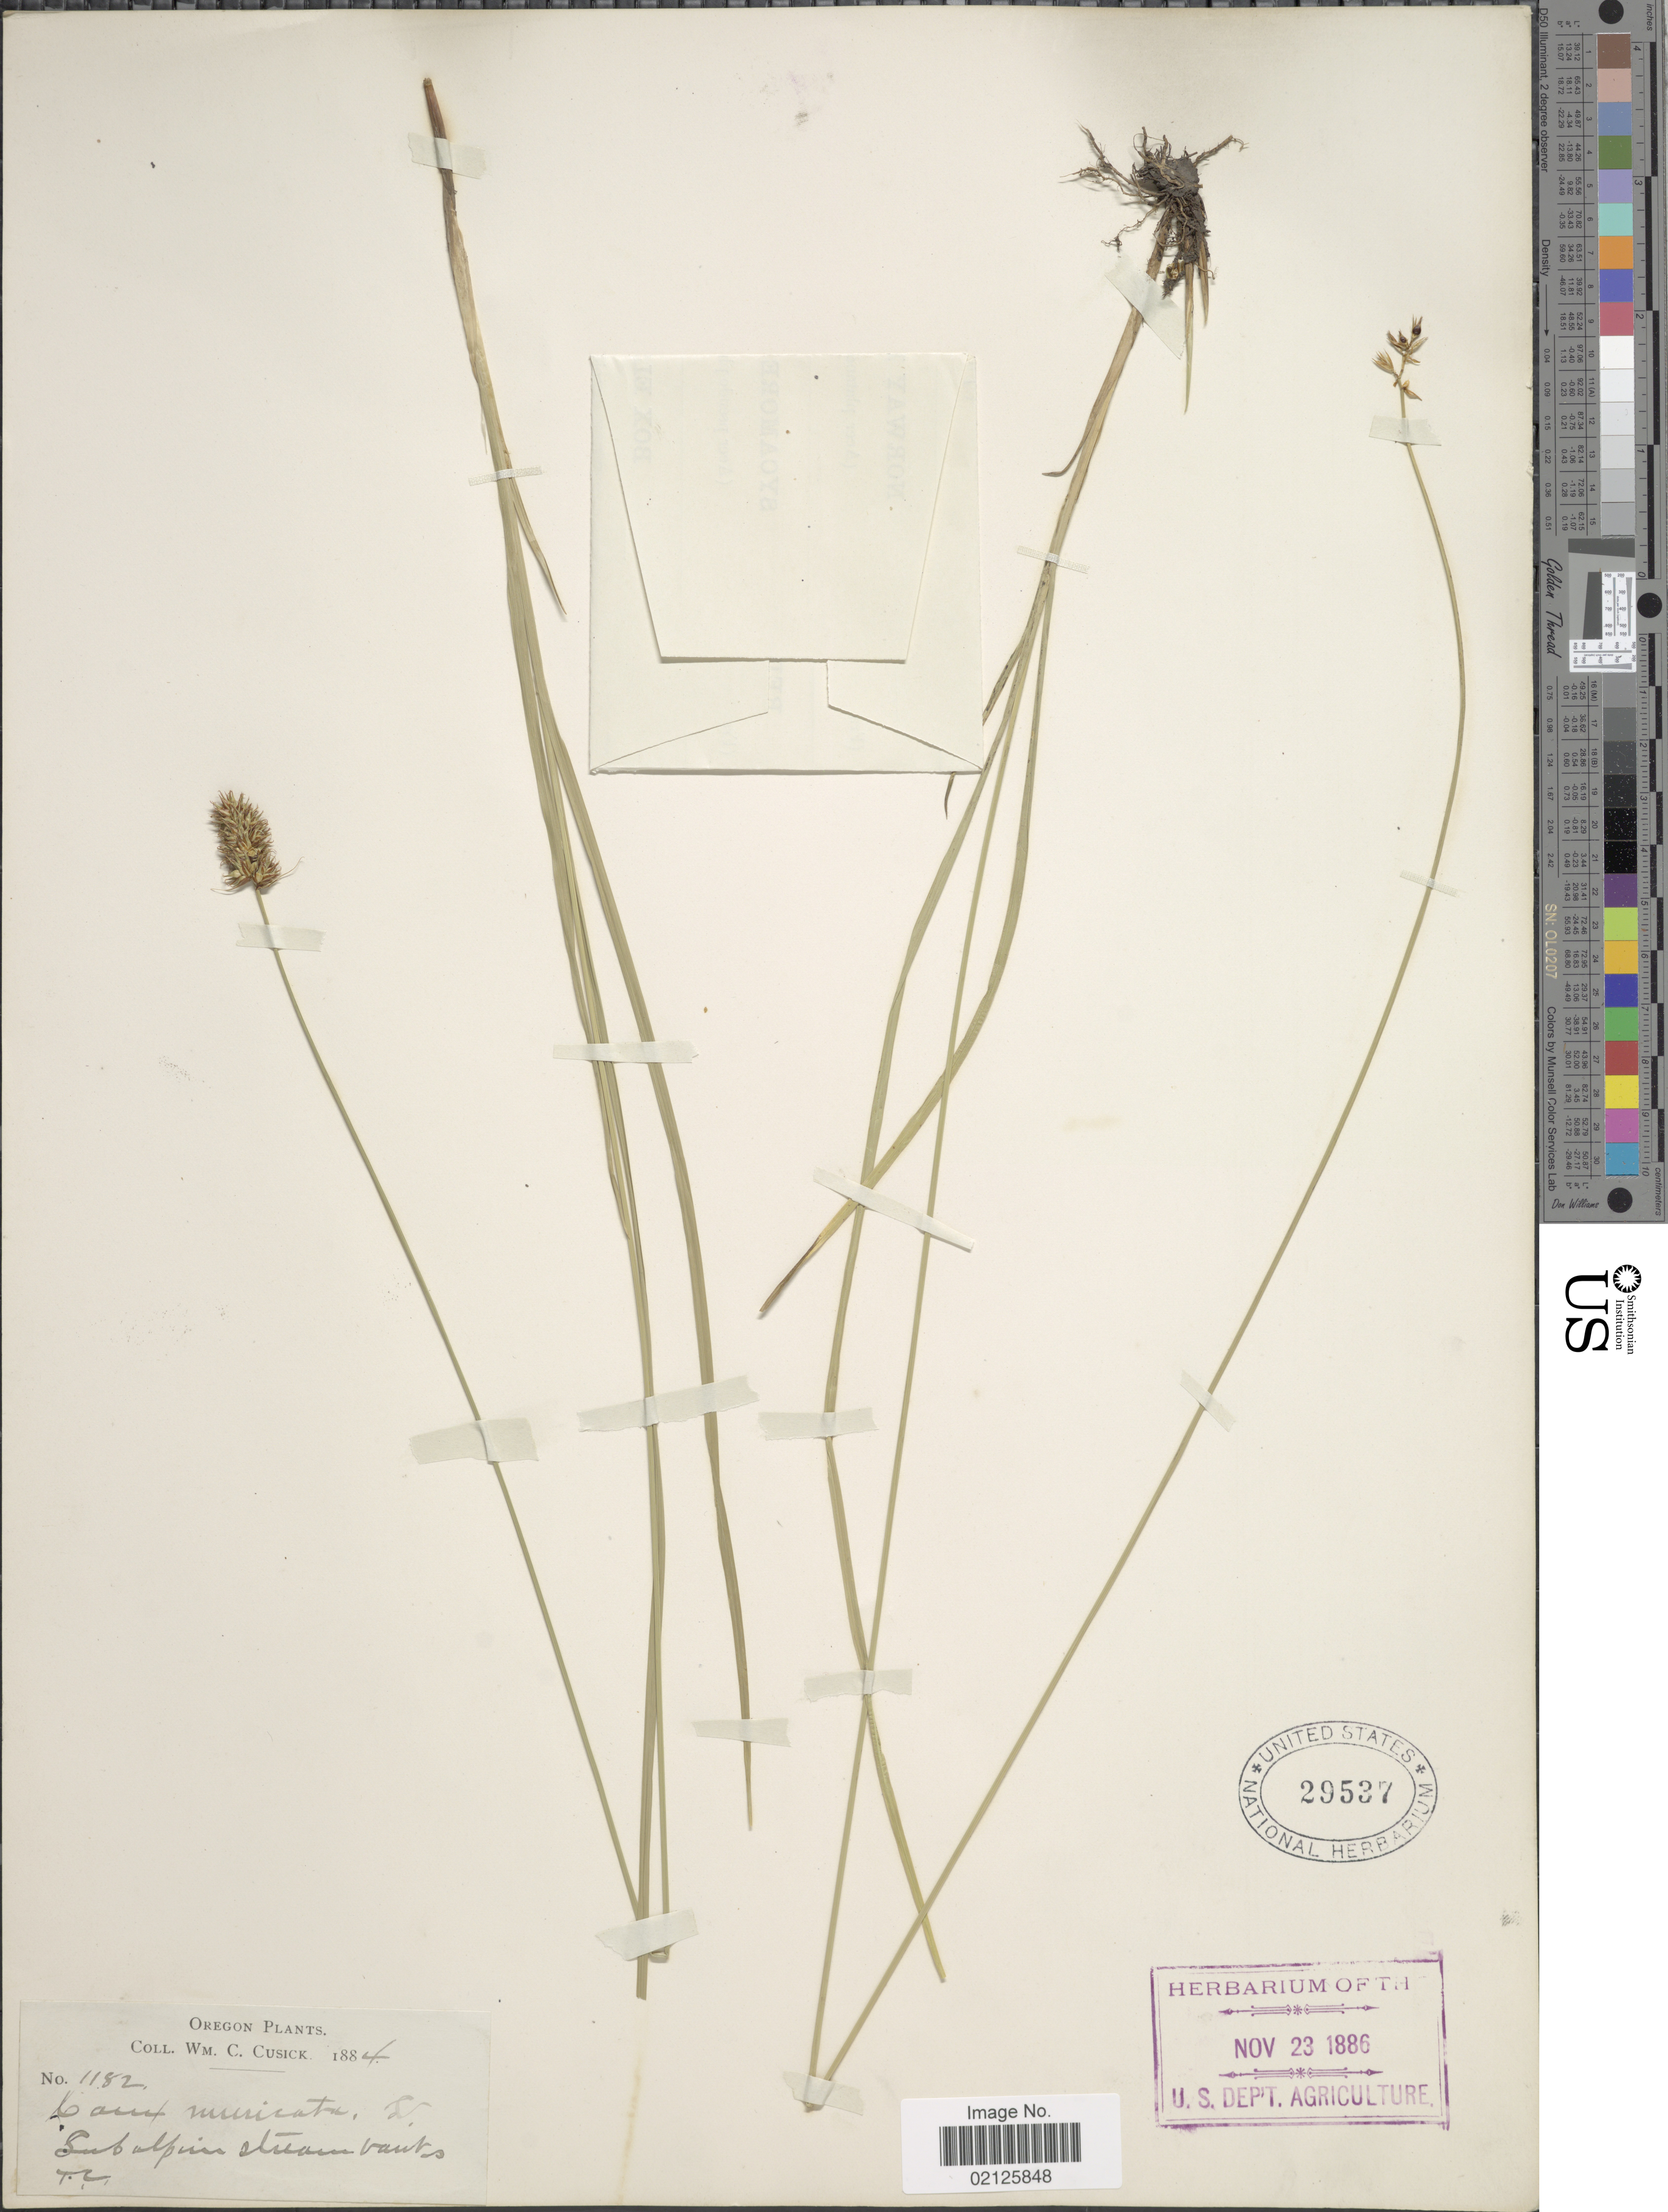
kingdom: Plantae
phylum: Tracheophyta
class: Liliopsida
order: Poales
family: Cyperaceae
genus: Carex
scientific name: Carex muricata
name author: L.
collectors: W. C. Cusick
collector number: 1182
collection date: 1884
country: United States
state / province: Oregon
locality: Sub alpine stream banks.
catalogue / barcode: US 29537